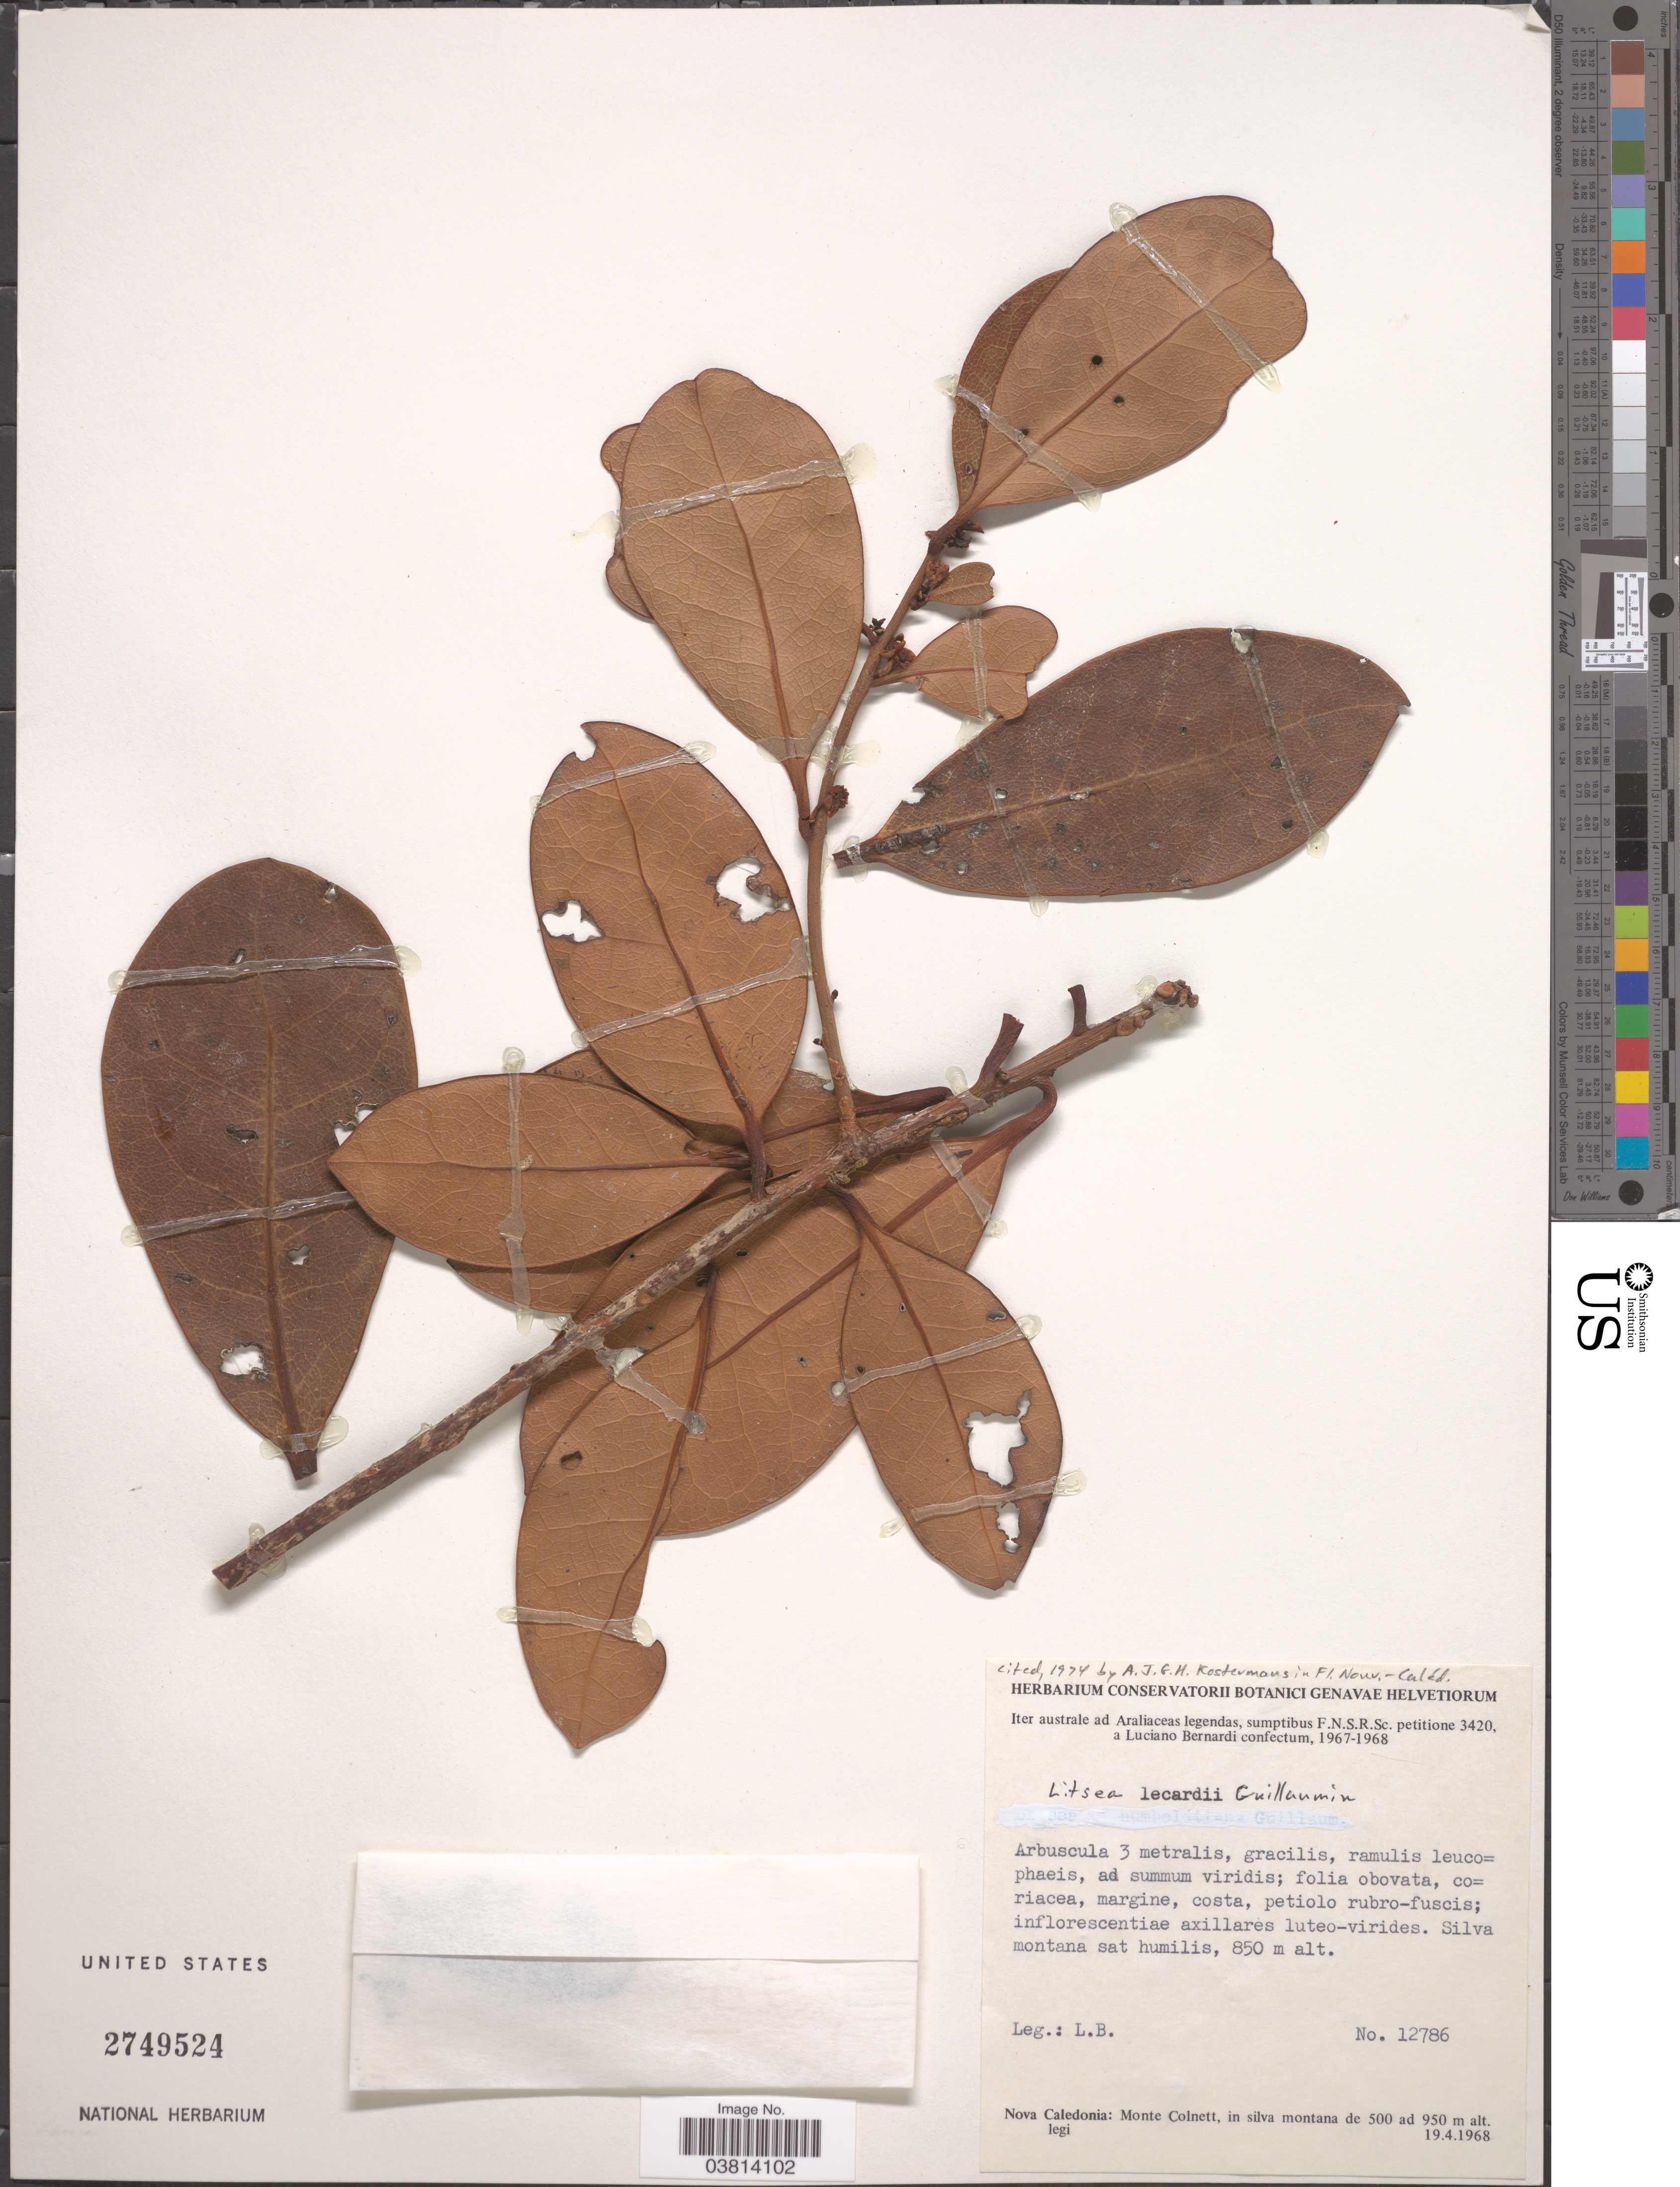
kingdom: Plantae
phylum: Tracheophyta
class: Magnoliopsida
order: Laurales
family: Lauraceae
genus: Litsea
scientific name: Litsea lecardii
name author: Guillaumin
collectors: L. Bernardi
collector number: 12786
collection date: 1968-04-19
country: New Caledonia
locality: Nova Caledonia: Monte Colnett, in silva montana.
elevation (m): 850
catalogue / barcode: US 2749524